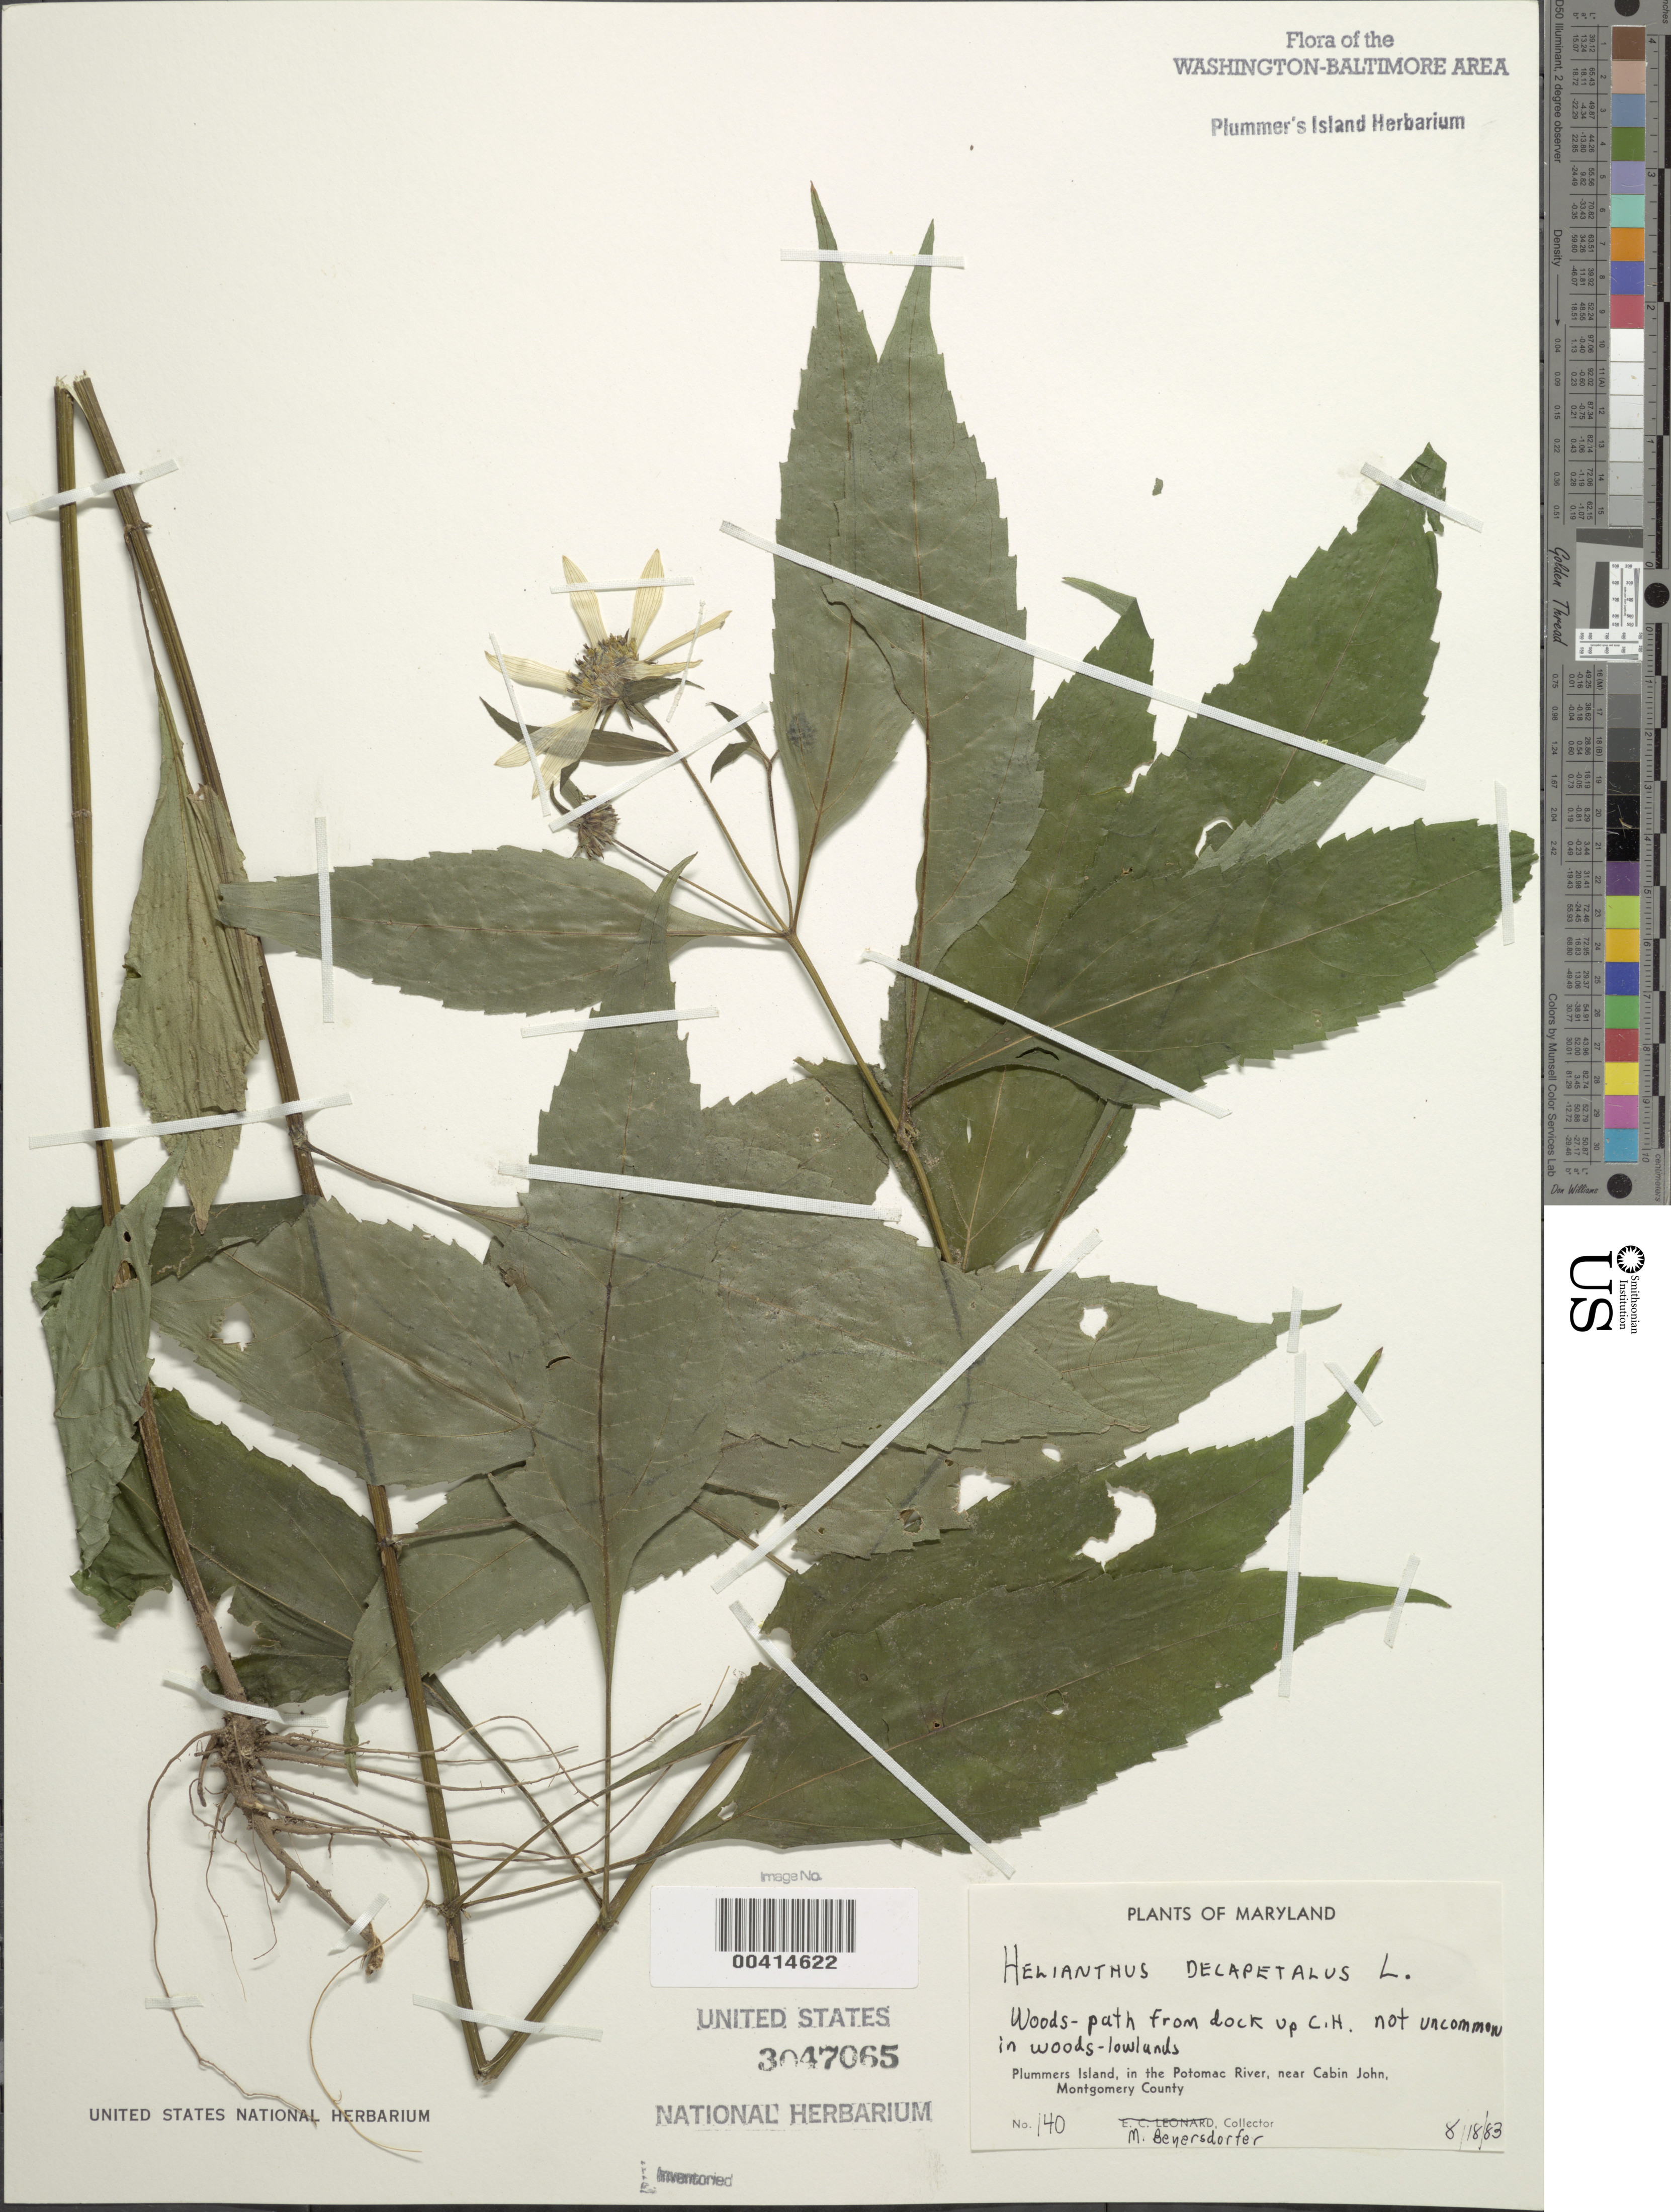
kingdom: Plantae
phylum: Tracheophyta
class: Magnoliopsida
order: Asterales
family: Asteraceae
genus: Helianthus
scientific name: Helianthus decapetalus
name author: L.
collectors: M. Beyersdorfer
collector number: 140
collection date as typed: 18 Aug 1983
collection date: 1983-08-18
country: United States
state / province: Maryland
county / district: Montgomery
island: Plummers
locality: Plummer's Island; path from dock up Cabin Hill C. & O. Canal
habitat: Woods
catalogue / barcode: US 3047065